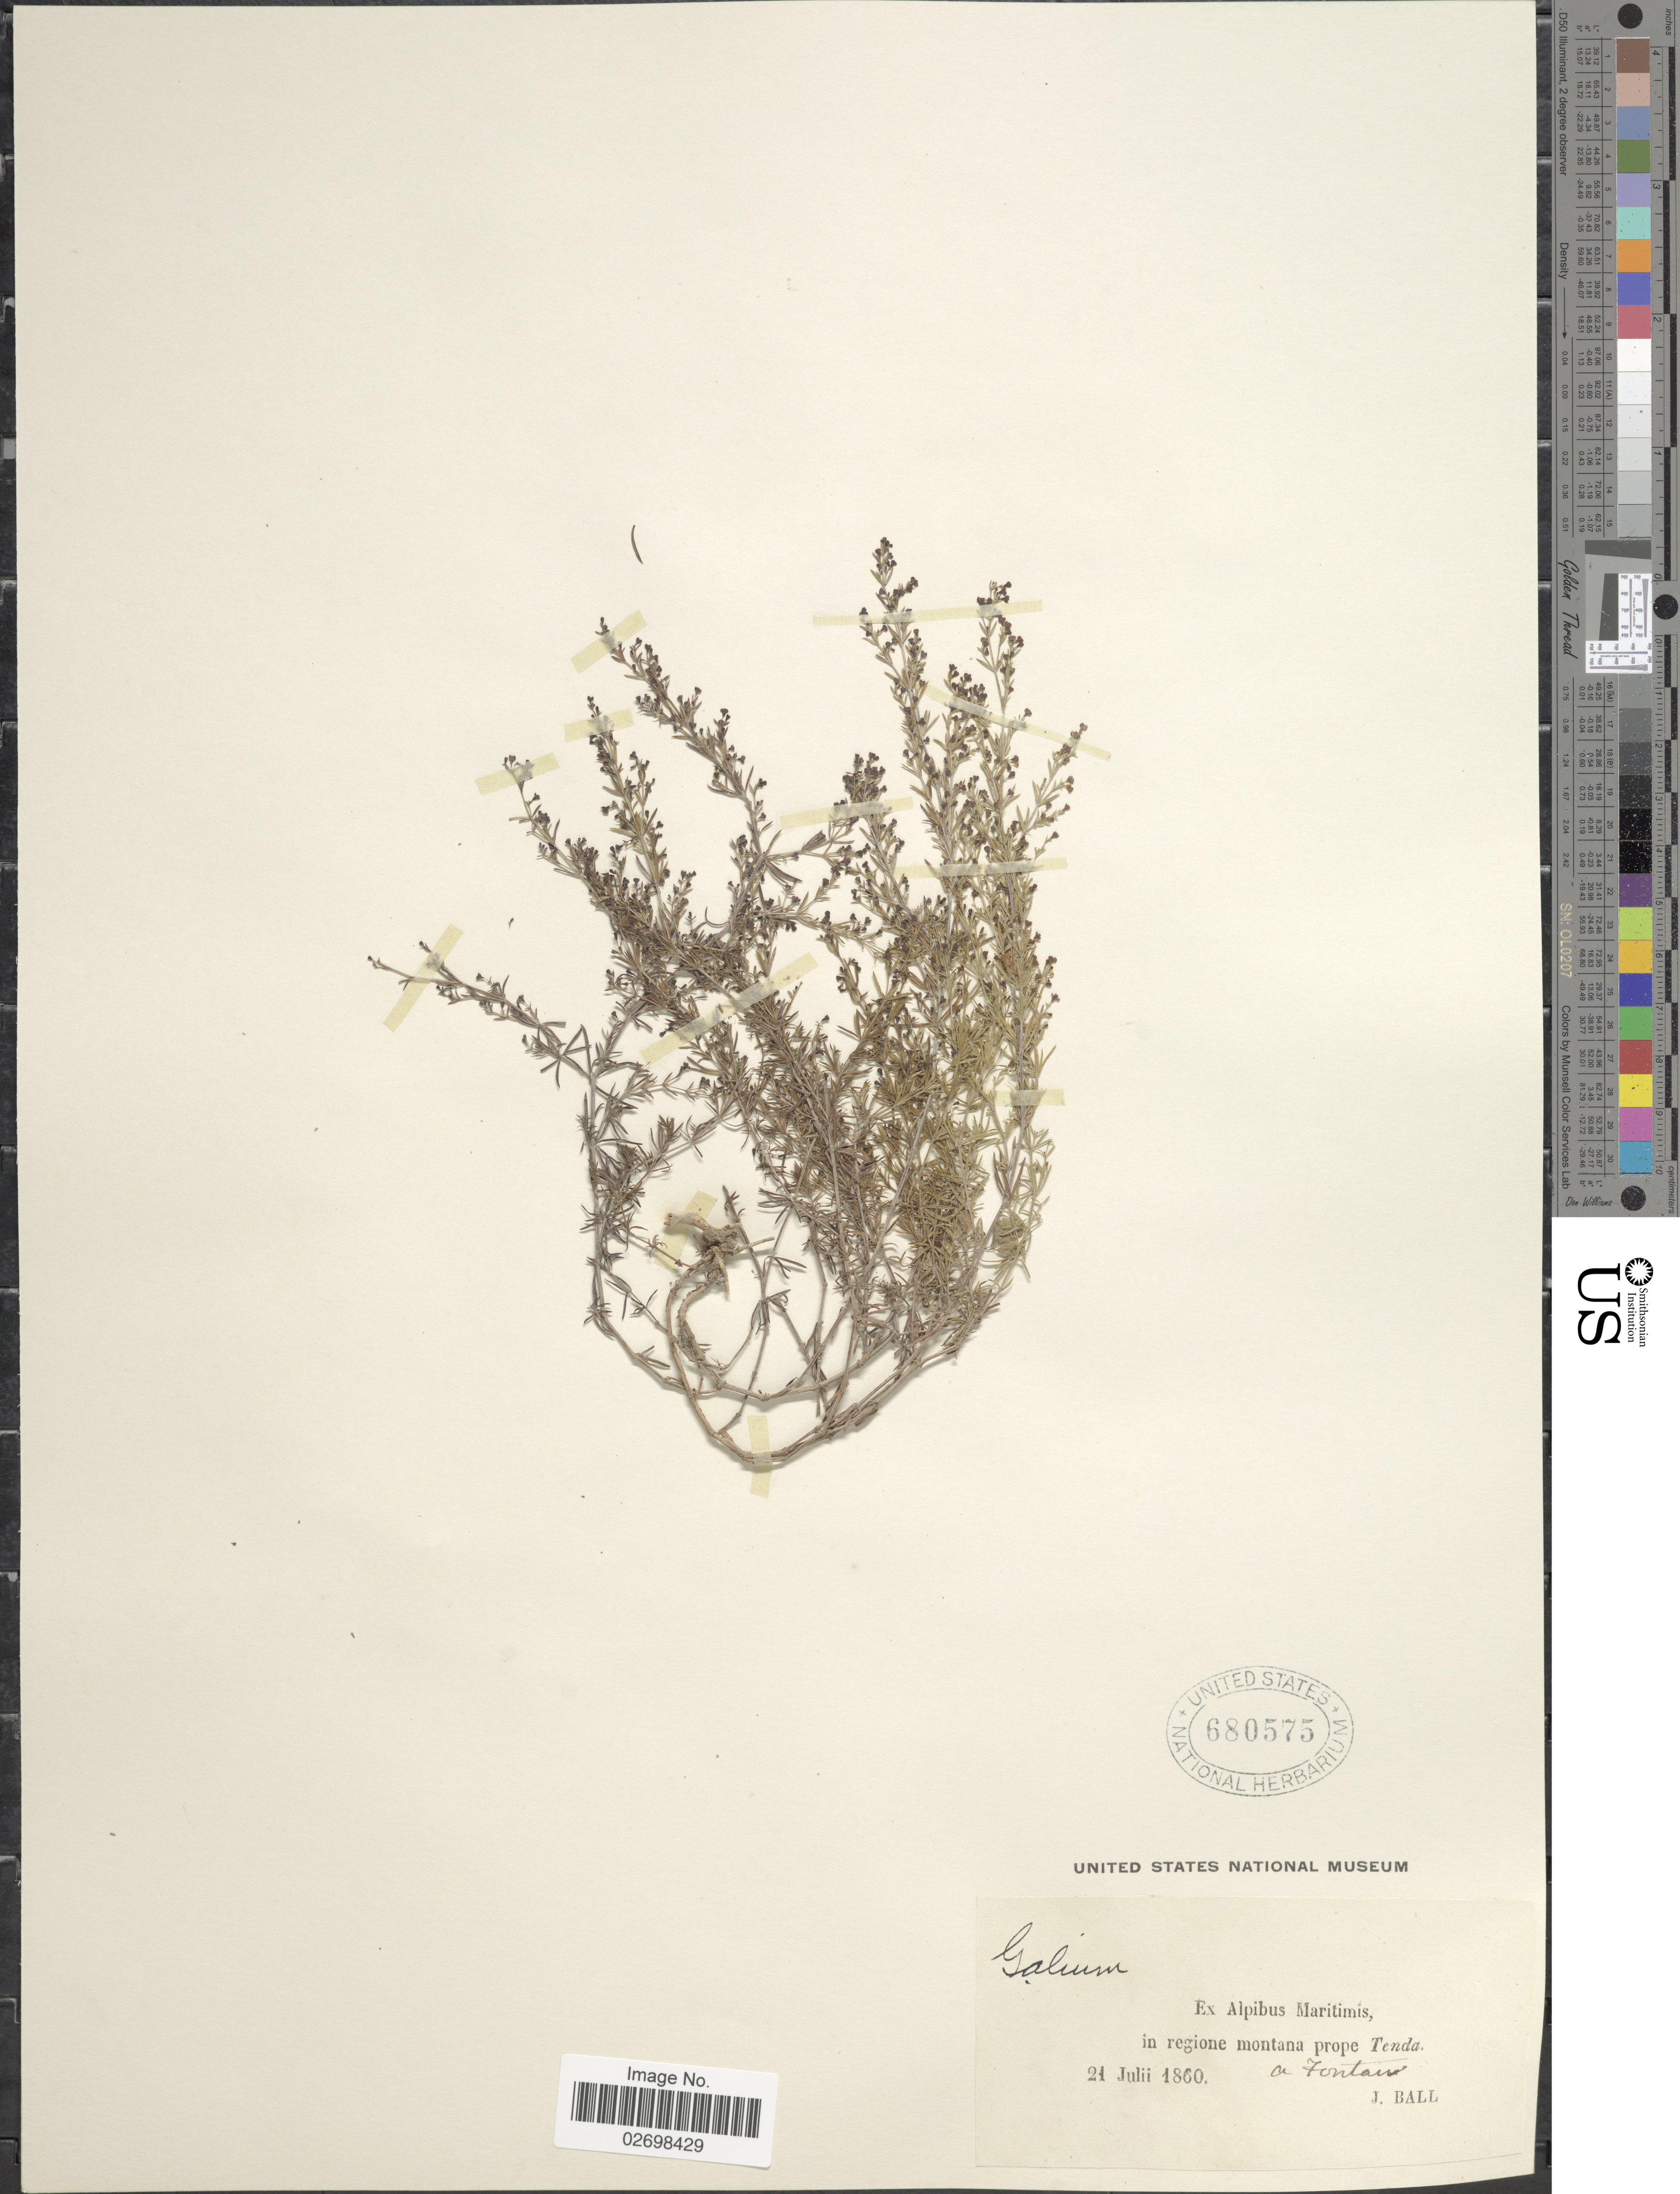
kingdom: Plantae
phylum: Tracheophyta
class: Magnoliopsida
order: Gentianales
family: Rubiaceae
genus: Galium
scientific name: Galium sp.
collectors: J. Ball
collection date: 1860-07-24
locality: Alpibus Maritimis, in regione montana prope Tenda a Fontan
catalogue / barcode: US 680575